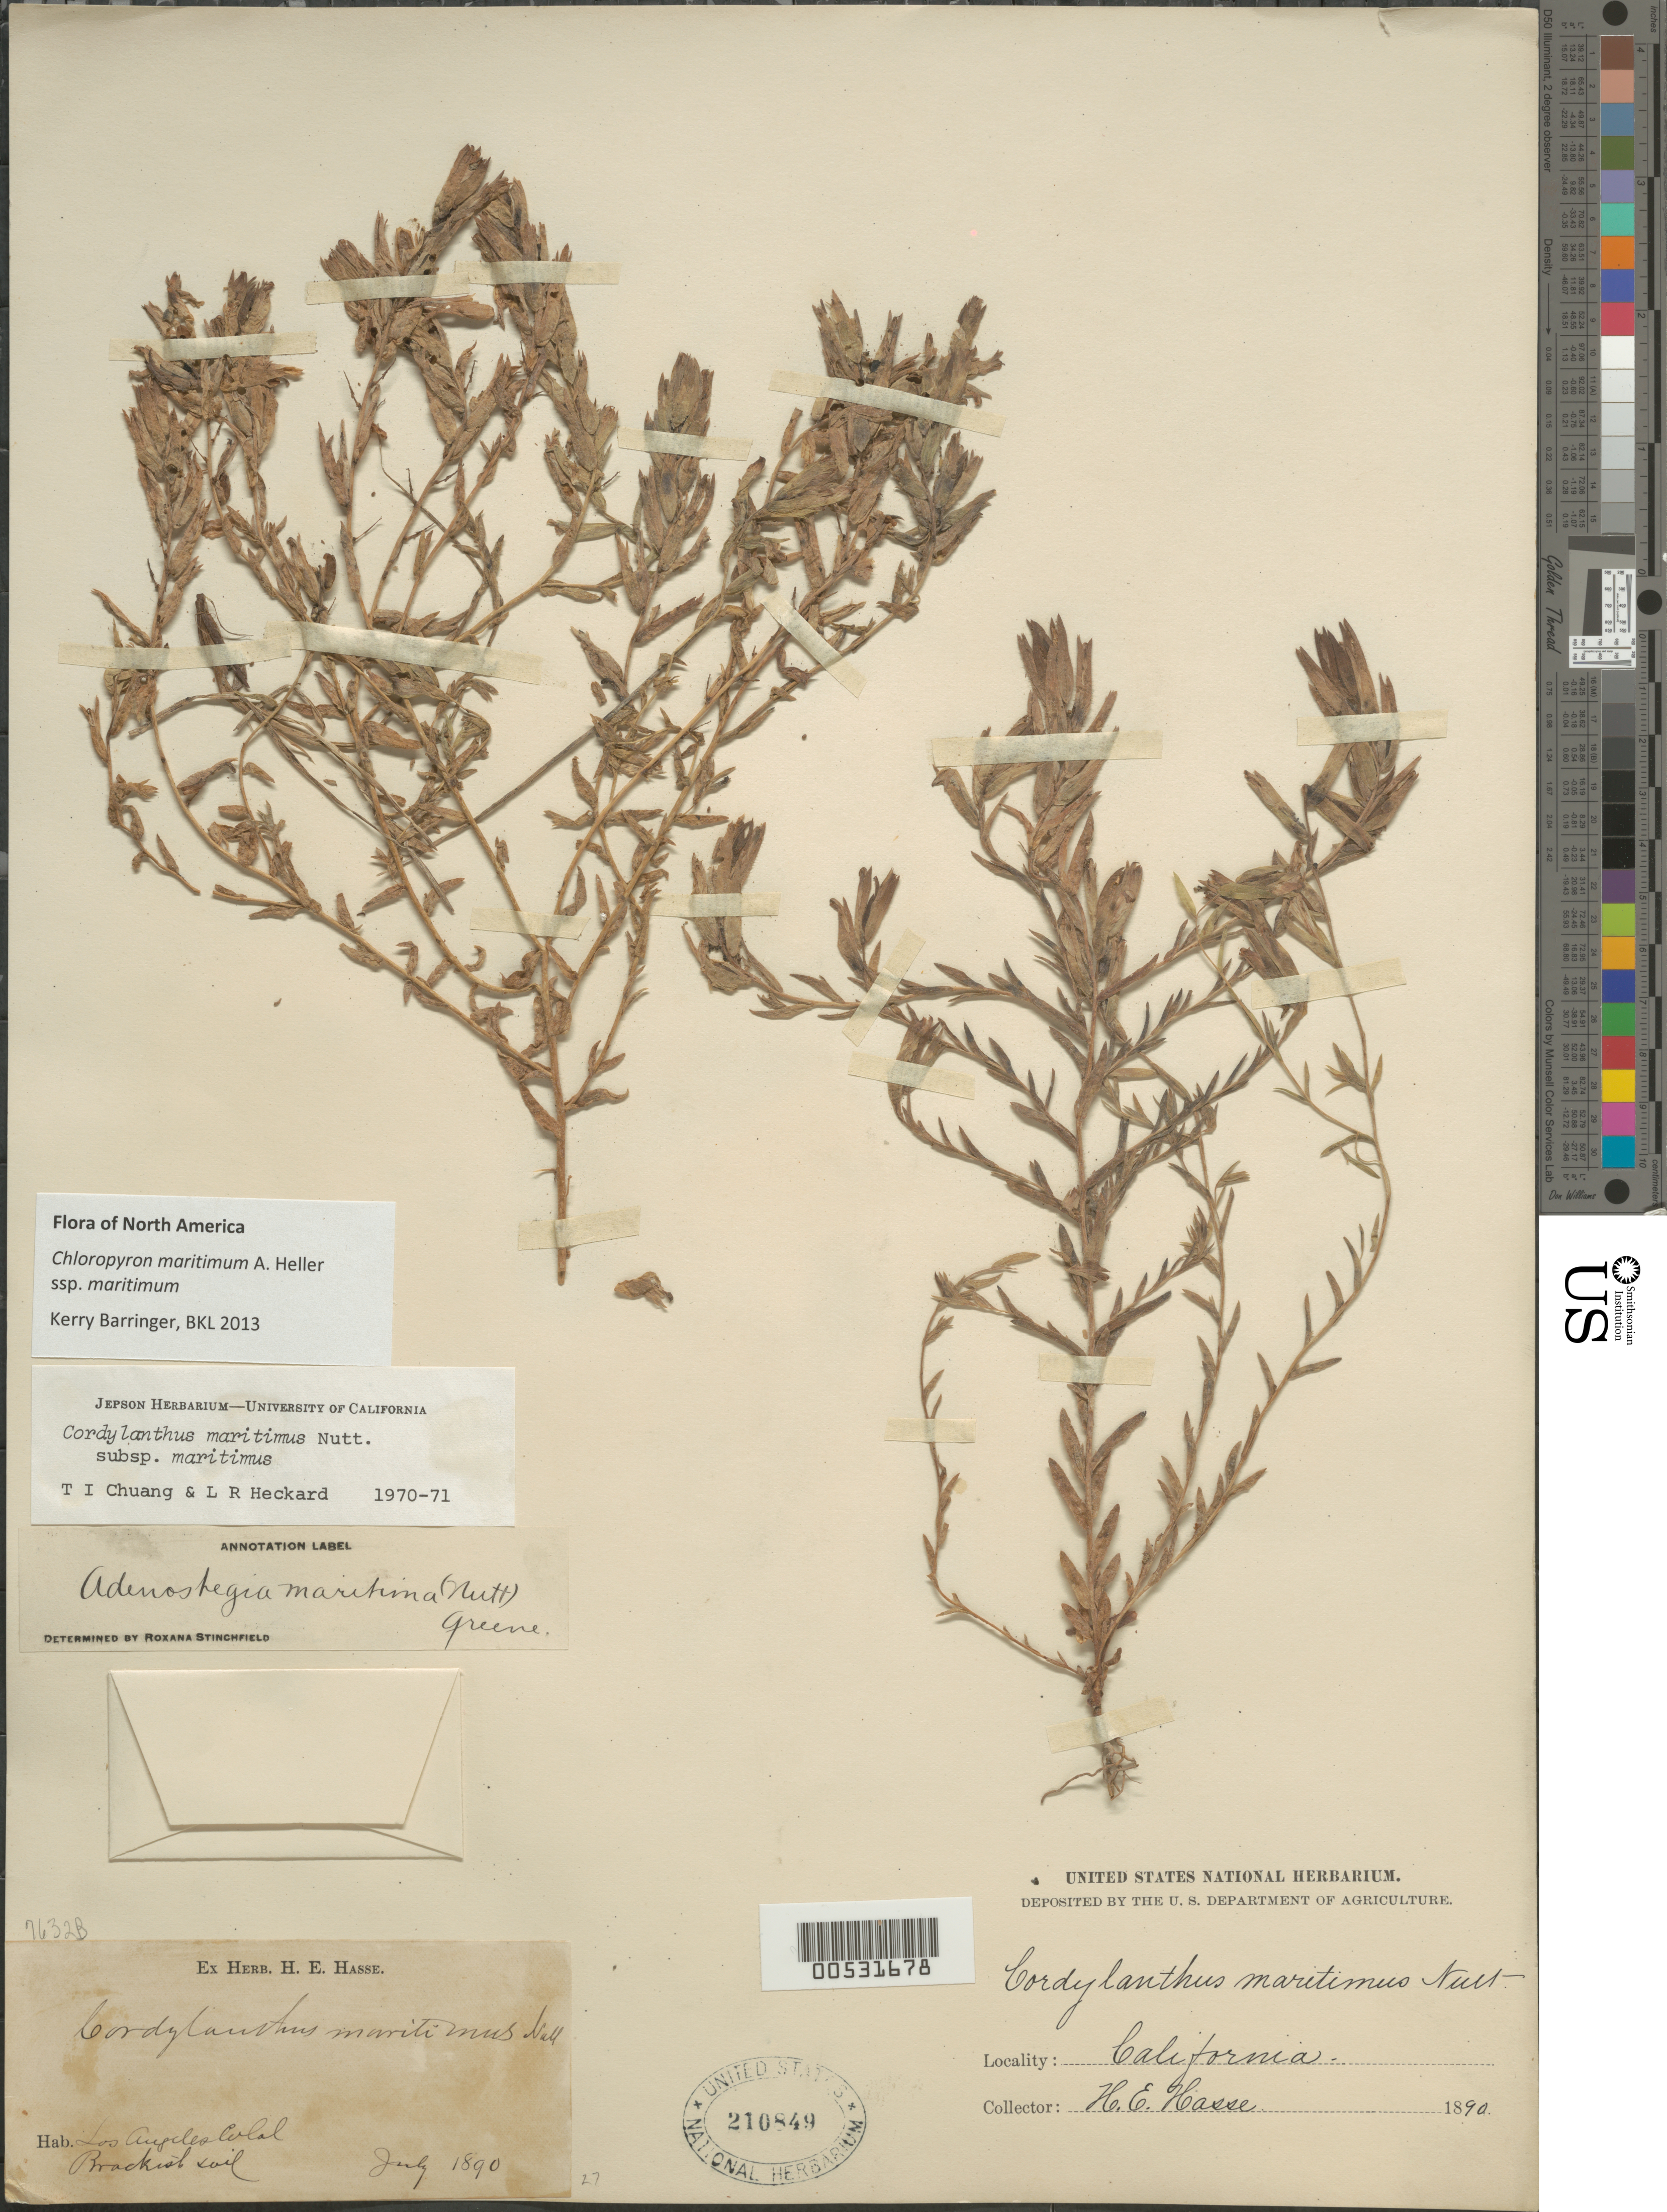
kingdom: Plantae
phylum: Tracheophyta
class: Magnoliopsida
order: Lamiales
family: Orobanchaceae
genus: Chloropyron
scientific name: Chloropyron maritimum subsp. maritimum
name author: (Nutt. ex Benth.) A. Heller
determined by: Chuang, T. I.; Heckard, Lawrence R.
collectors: H. E. Hasse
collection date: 1890-07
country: United States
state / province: California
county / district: Los Angeles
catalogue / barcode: US 210849